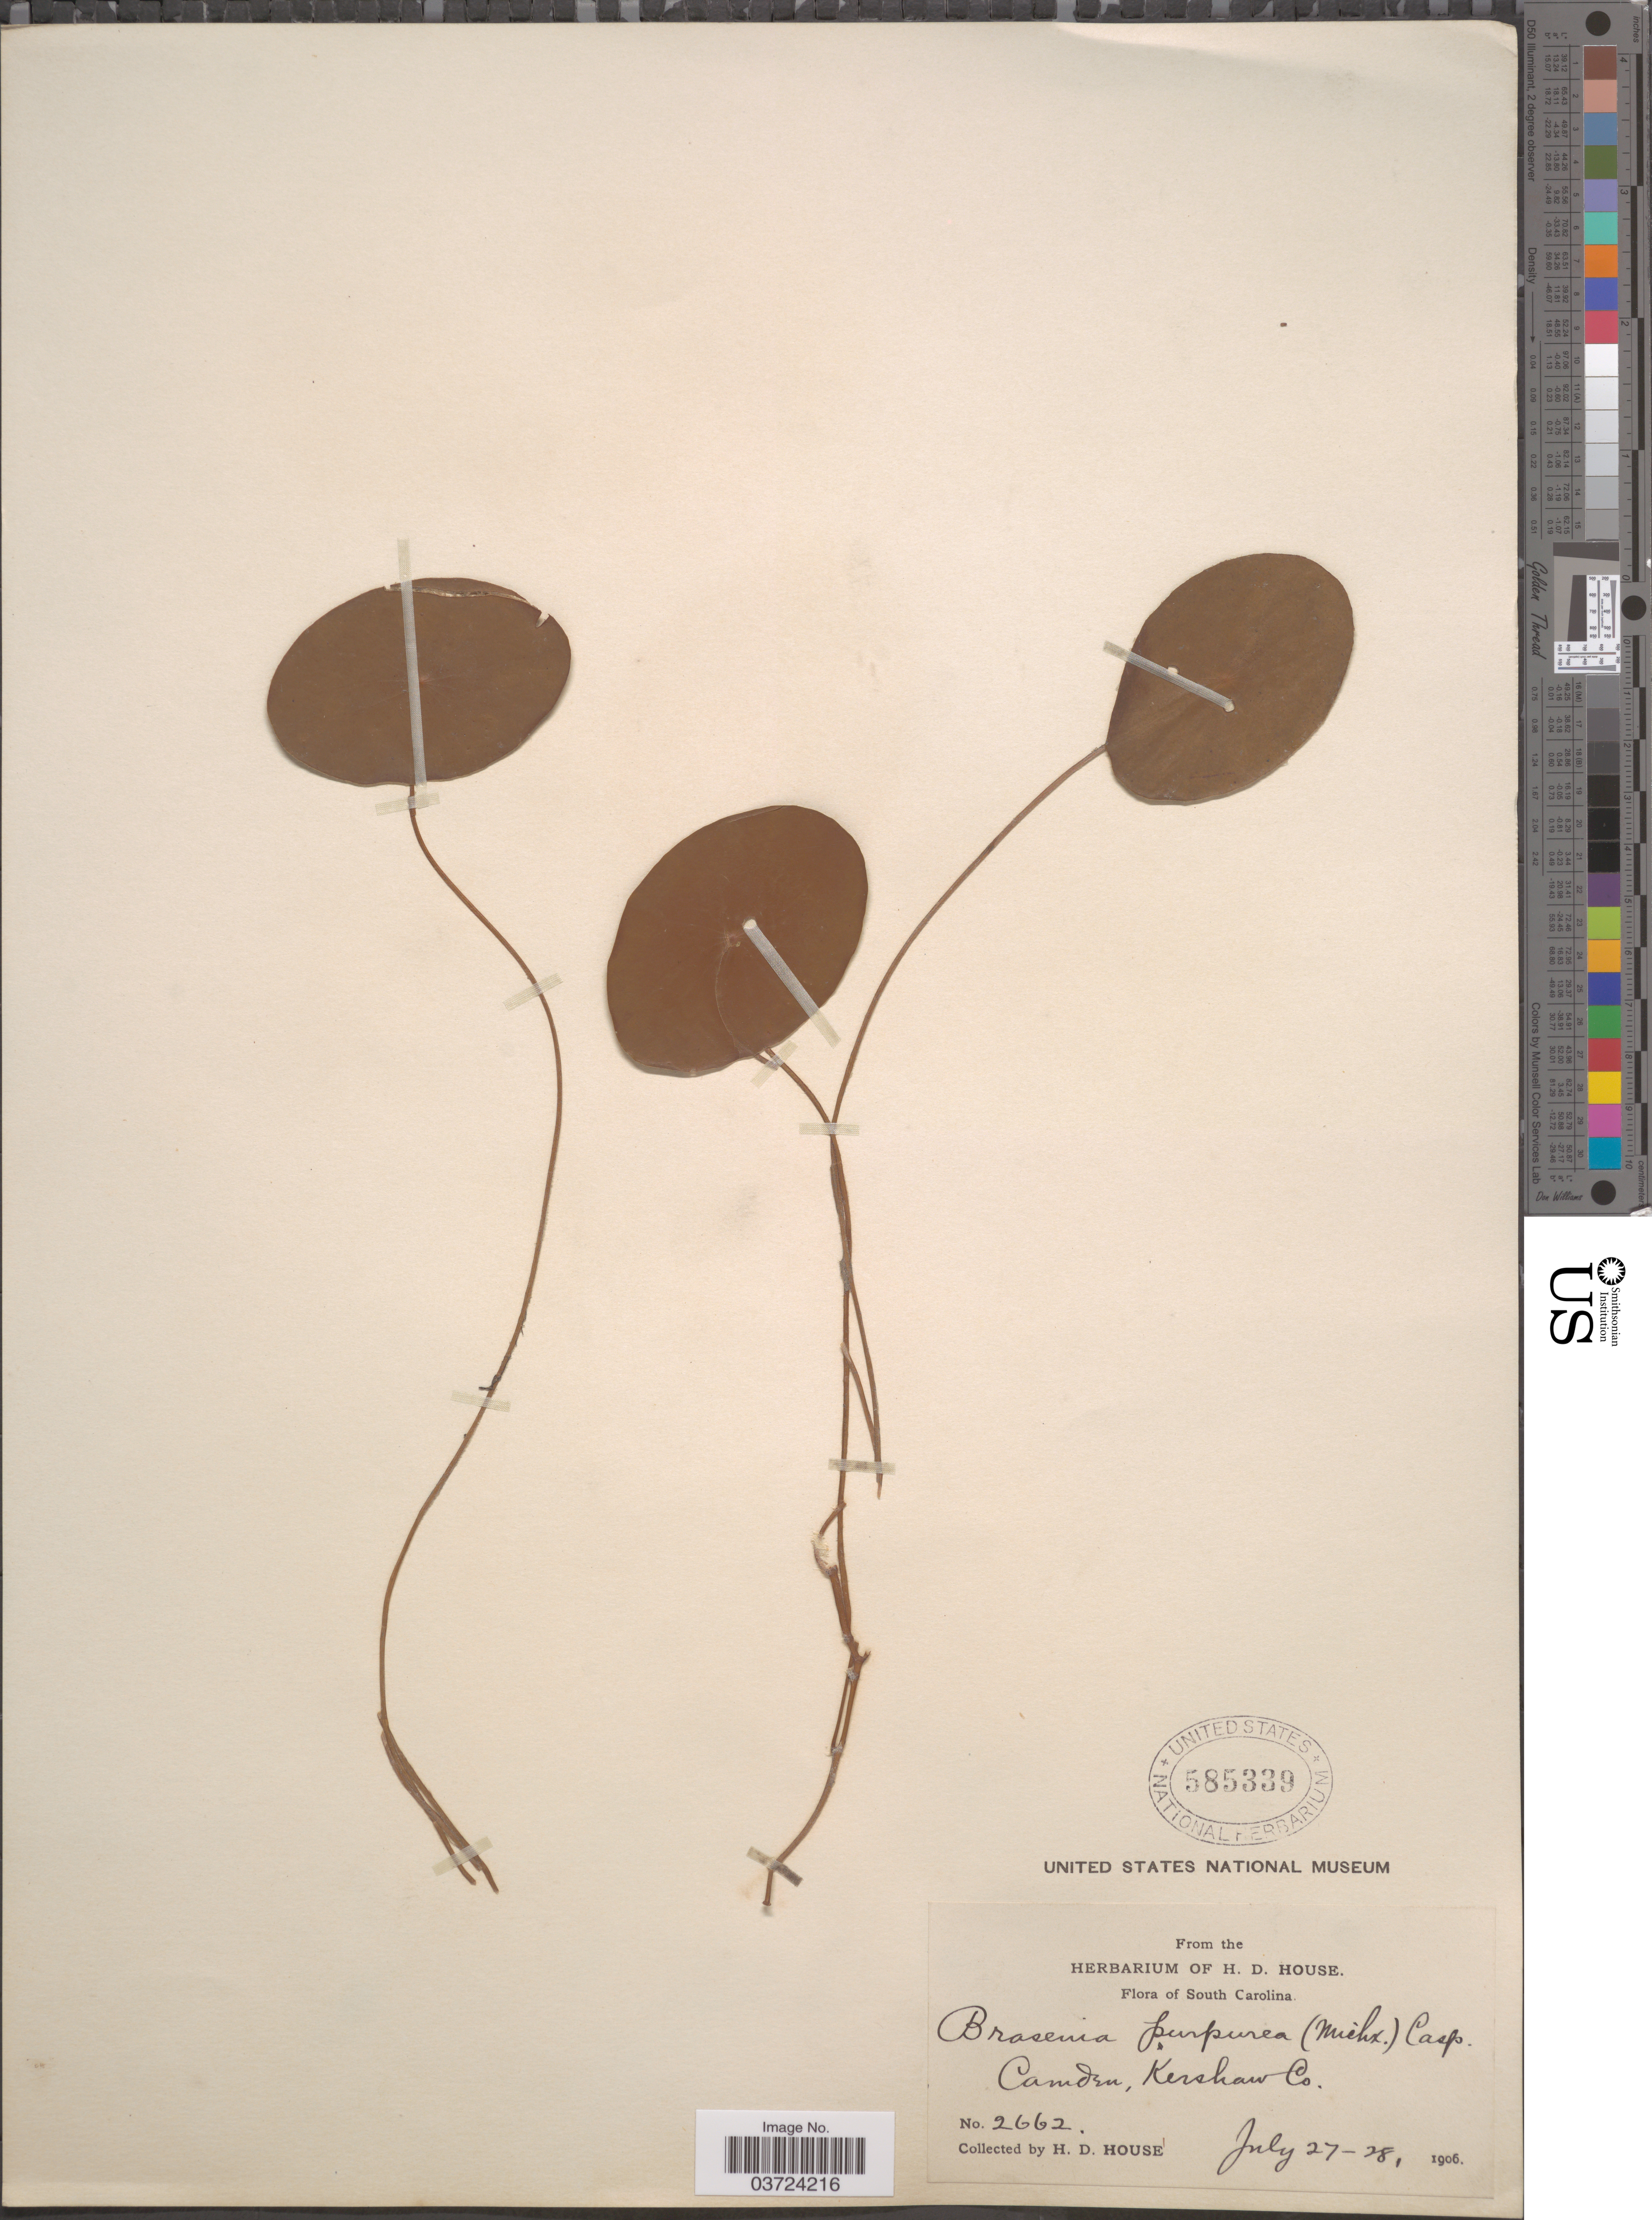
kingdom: Plantae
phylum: Tracheophyta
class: Magnoliopsida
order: Nymphaeales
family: Cabombaceae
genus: Brasenia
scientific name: Brasenia schreberi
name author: J.F. Gmel.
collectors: H. D. House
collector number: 2662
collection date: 1906-07-27/1906-07-28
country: United States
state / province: South Carolina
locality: Camden, Kershaw Co.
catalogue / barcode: US 585339